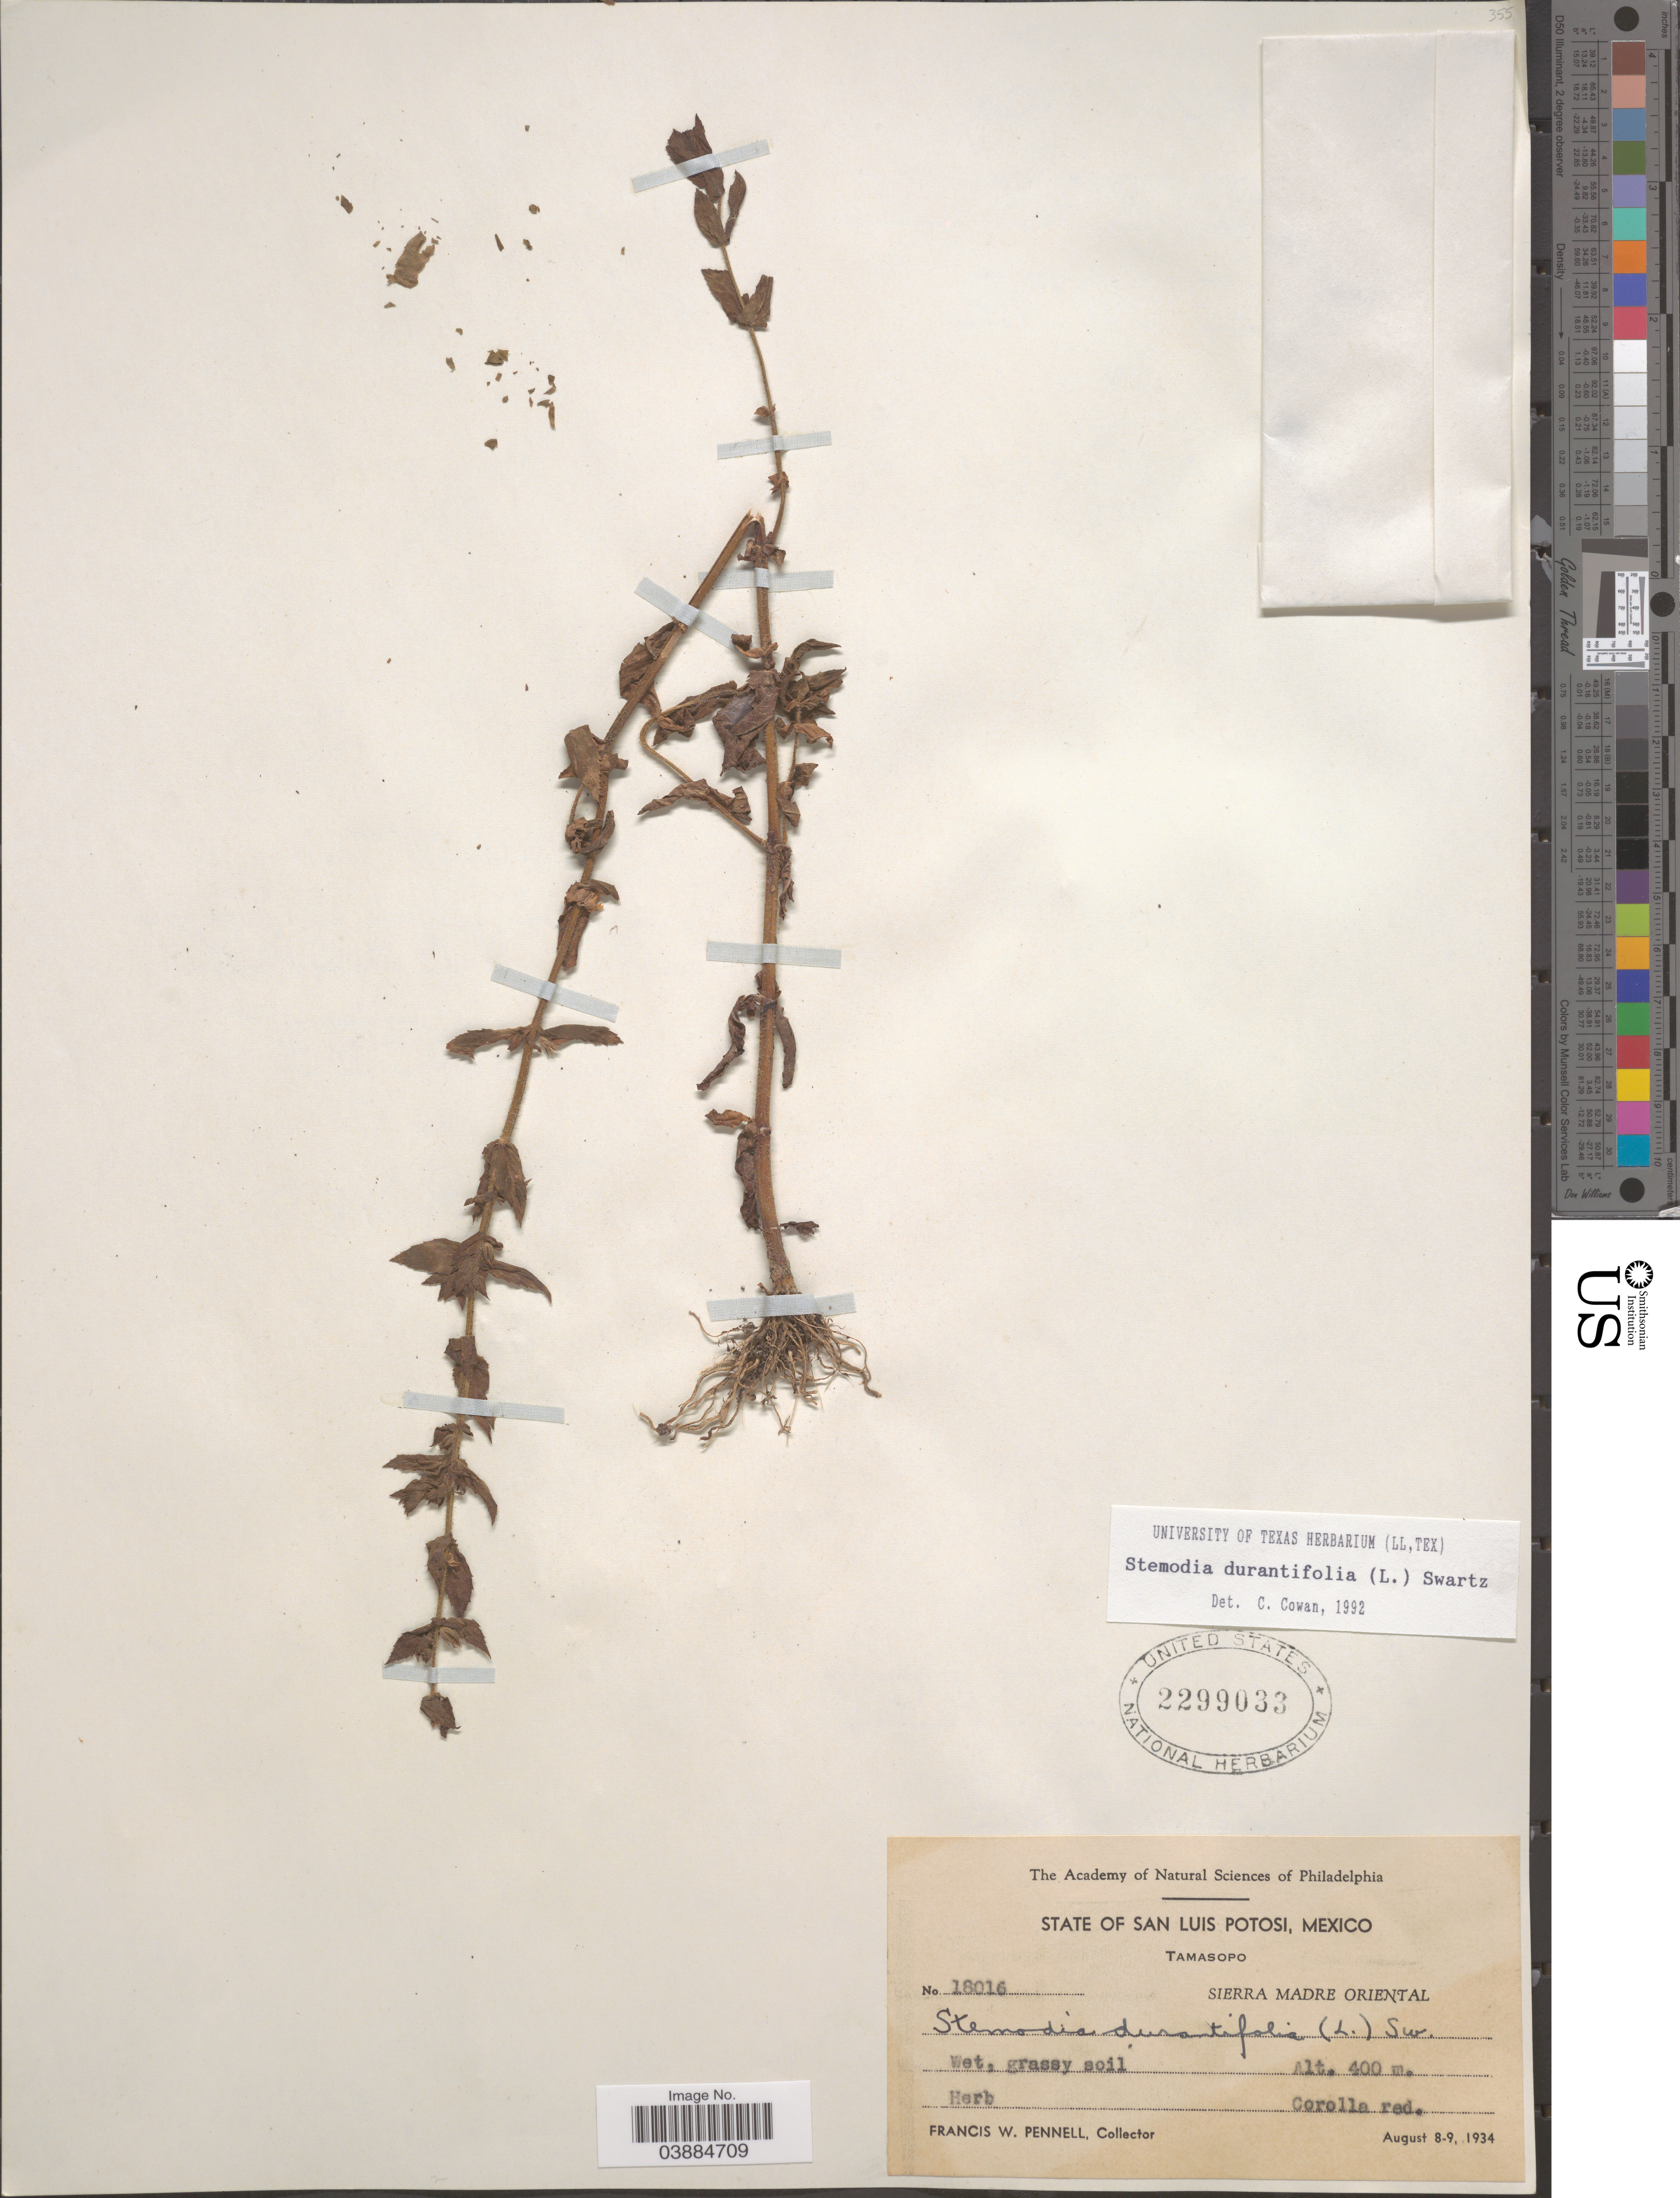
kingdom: Plantae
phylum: Tracheophyta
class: Magnoliopsida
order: Lamiales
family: Plantaginaceae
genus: Stemodia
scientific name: Stemodia durantifolia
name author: (L.) Sw.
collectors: F. W. Pennell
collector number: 18016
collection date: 1934-08-08/1934-08-09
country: Mexico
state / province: San Luis Potosí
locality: Tamasopo. Sierra Madre Oriental.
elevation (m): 400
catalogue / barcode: US 2299033